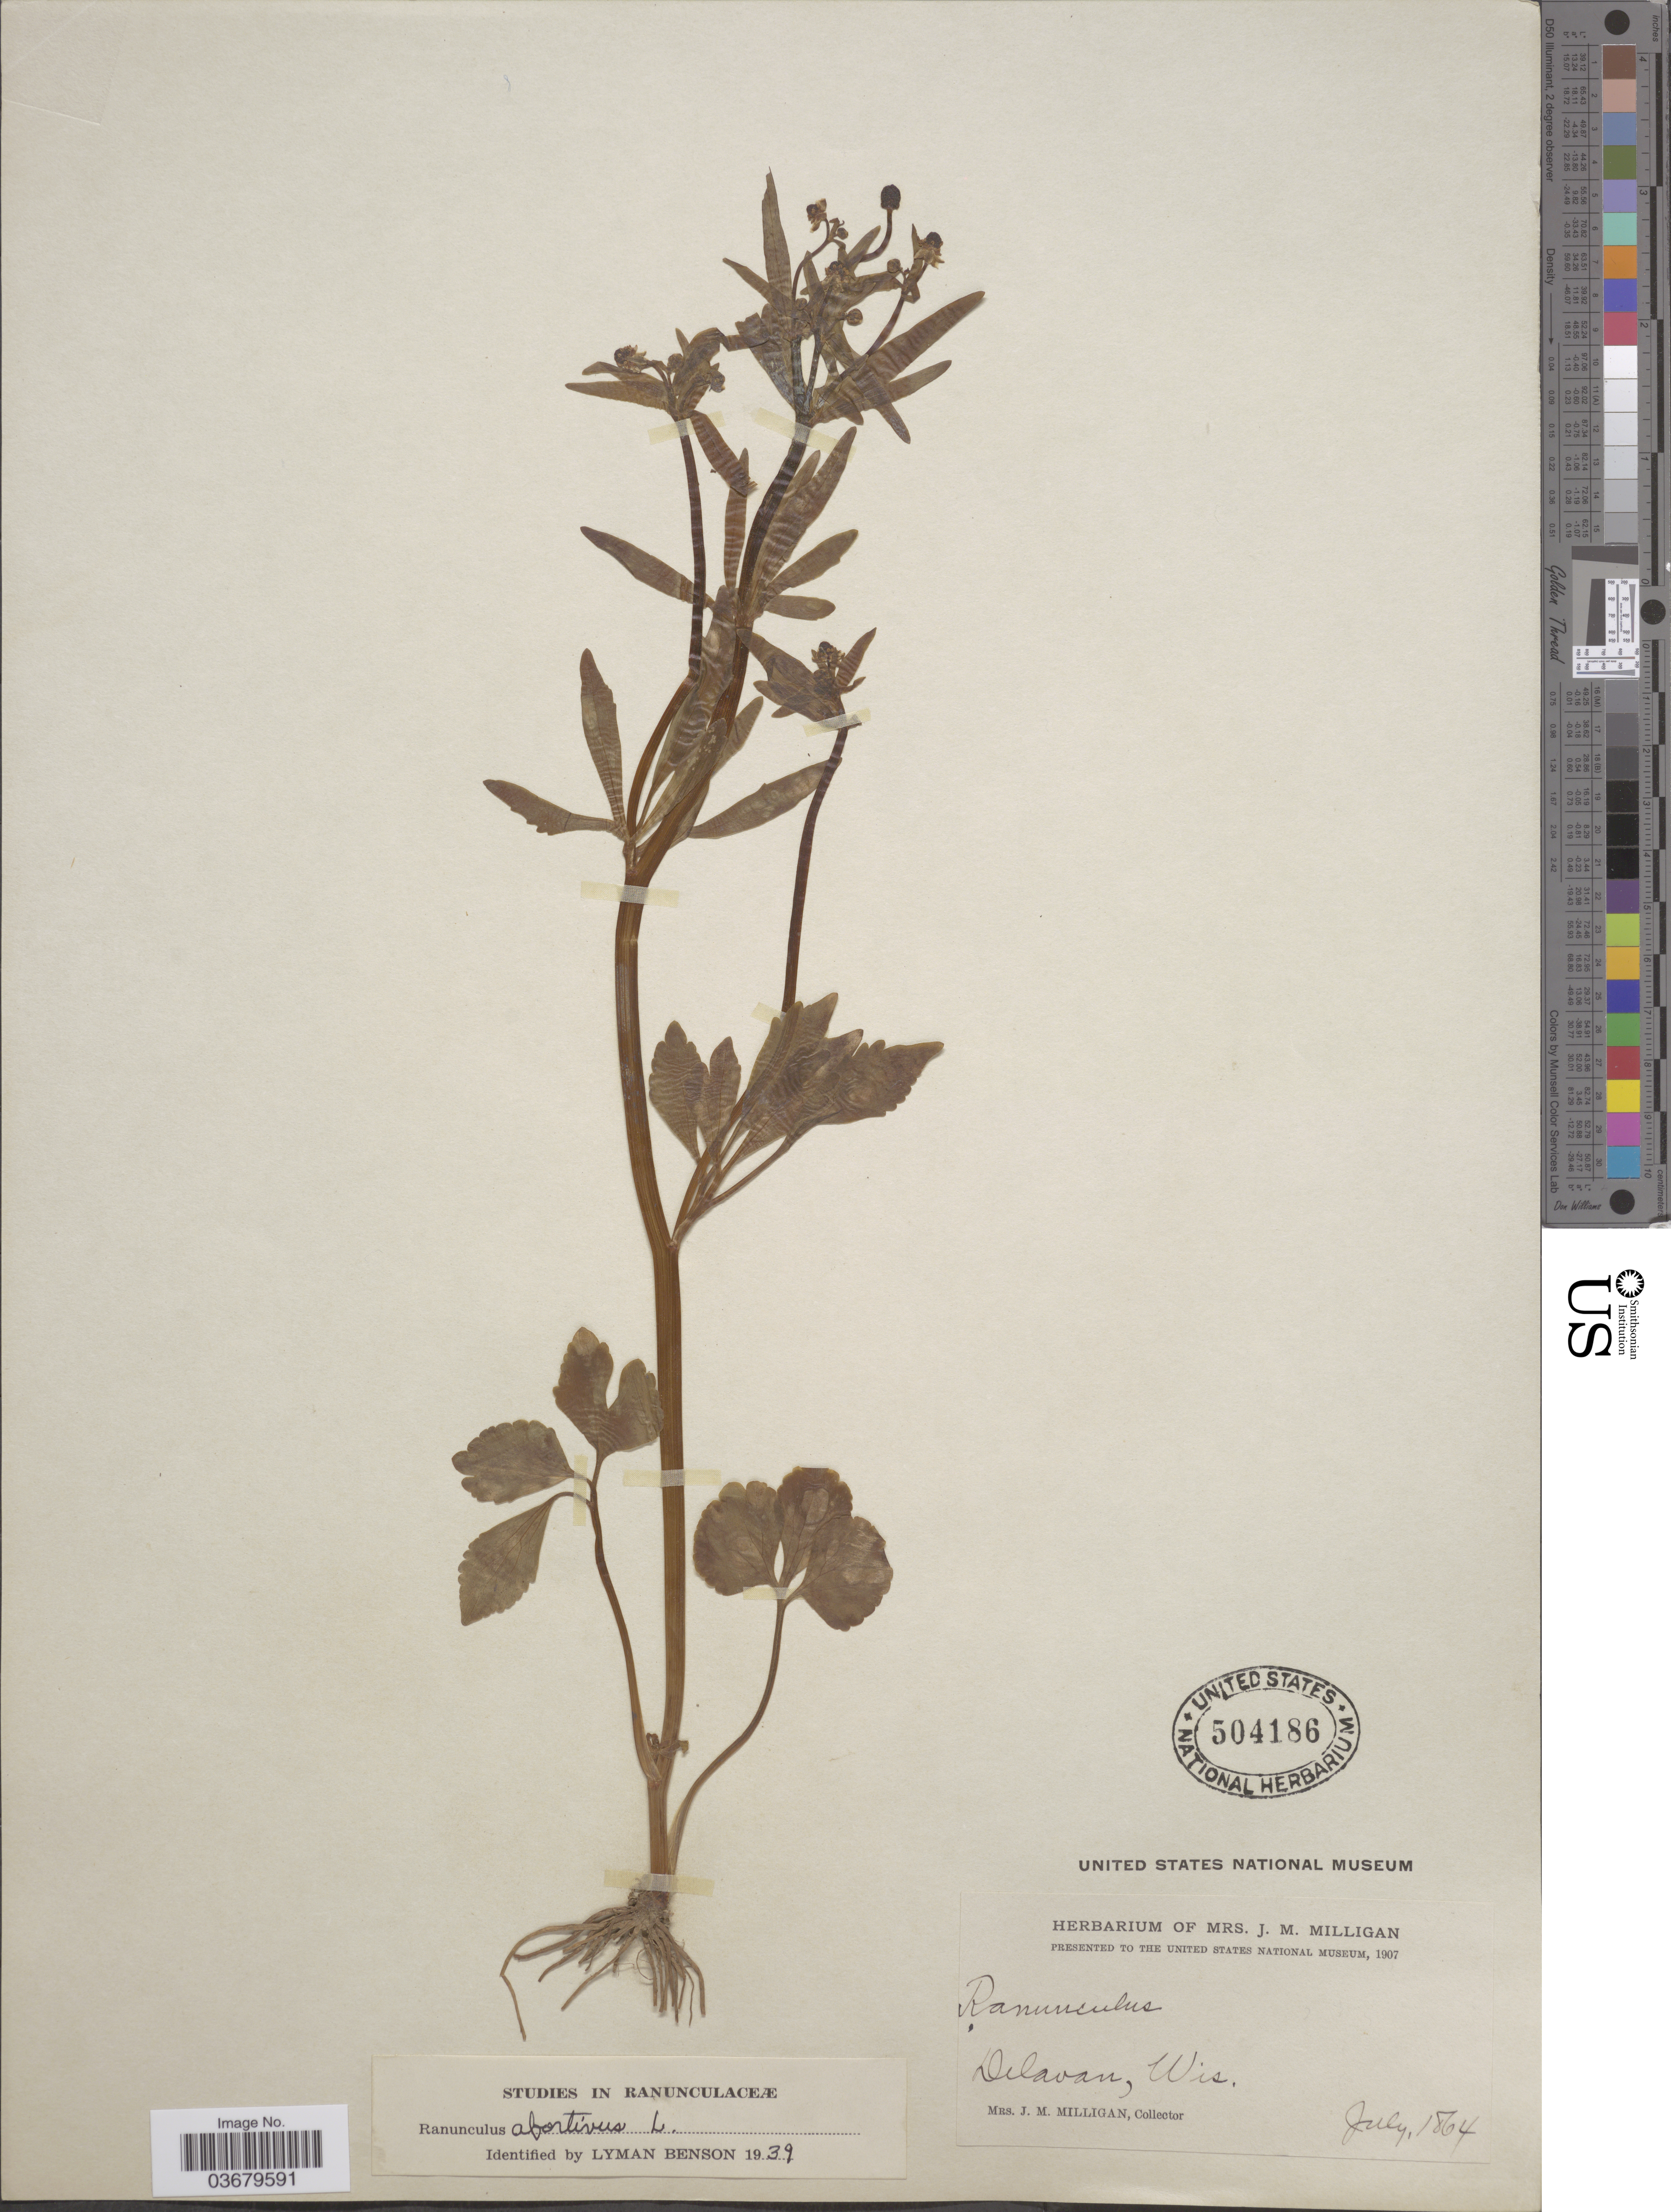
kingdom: Plantae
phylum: Tracheophyta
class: Magnoliopsida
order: Ranunculales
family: Ranunculaceae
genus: Ranunculus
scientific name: Ranunculus abortivus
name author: L.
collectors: J. Milligan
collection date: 1864-07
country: United States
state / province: Wisconsin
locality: Delavan.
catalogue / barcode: US 504186